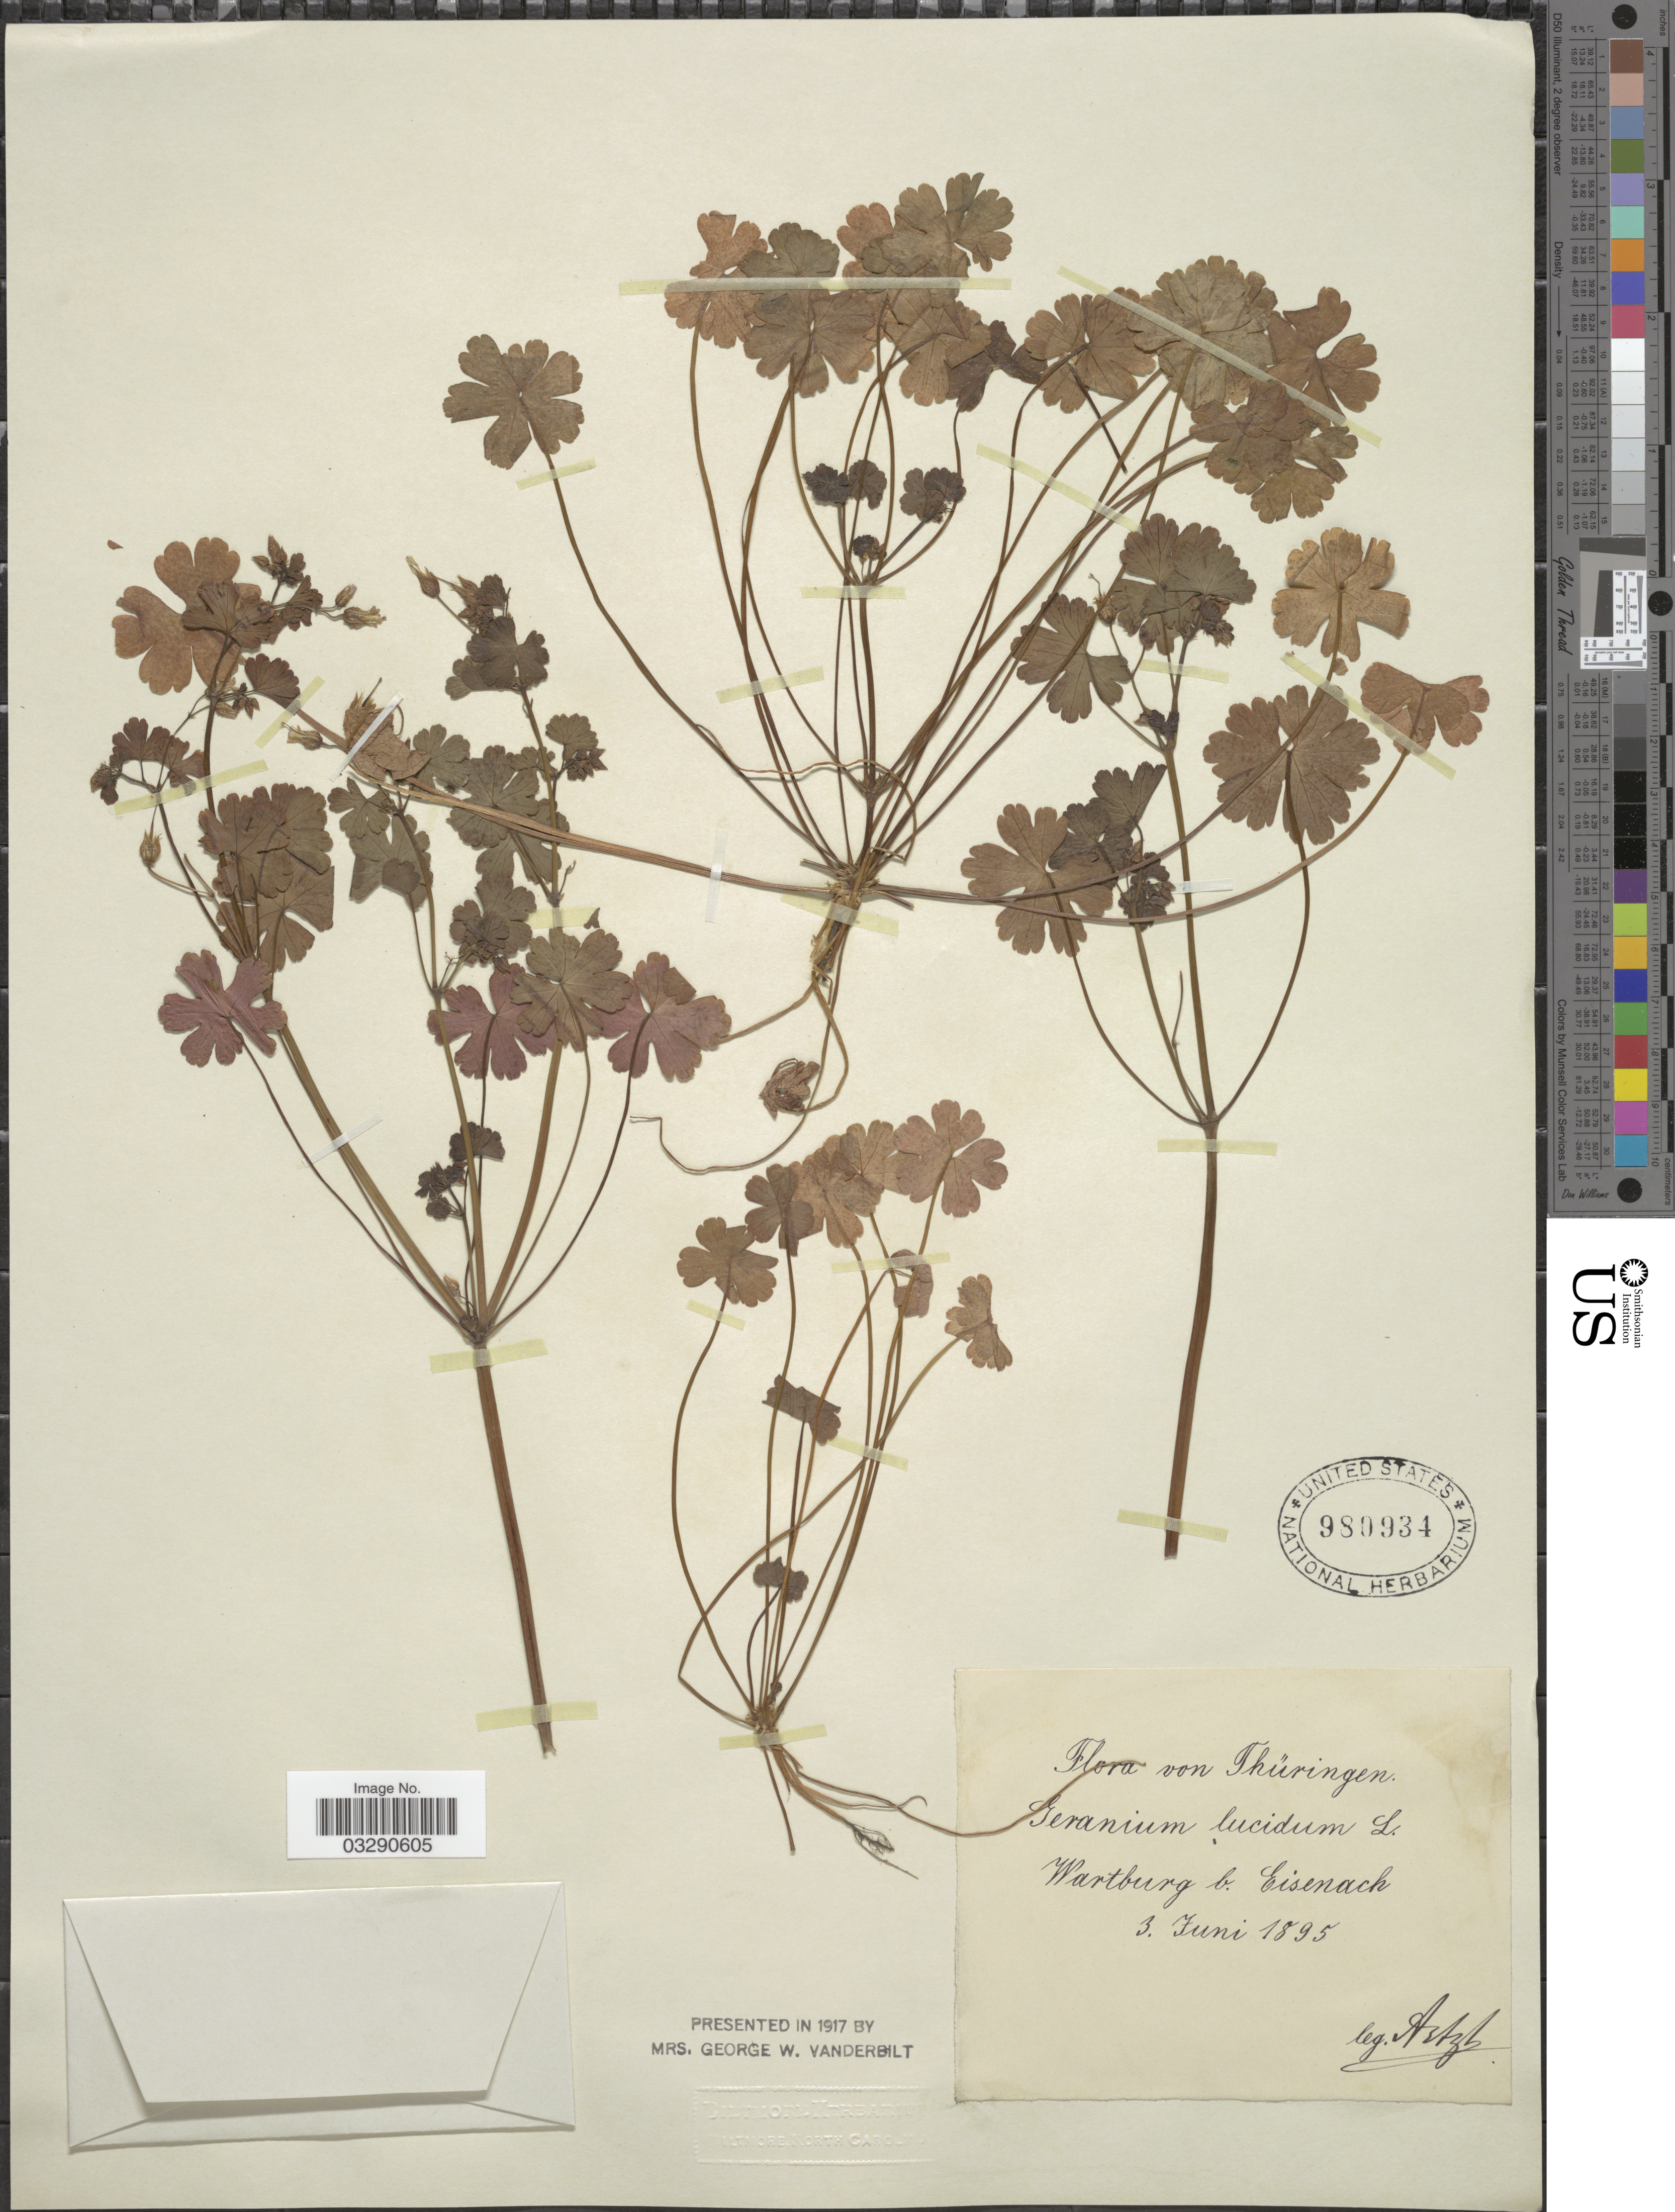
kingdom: Plantae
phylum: Tracheophyta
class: Magnoliopsida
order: Geraniales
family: Geraniaceae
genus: Geranium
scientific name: Geranium lucidum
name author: L.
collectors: -. Artzt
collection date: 1895-06-03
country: Germany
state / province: Thuringia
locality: Wartburg b. Eisenach.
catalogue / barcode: US 980934